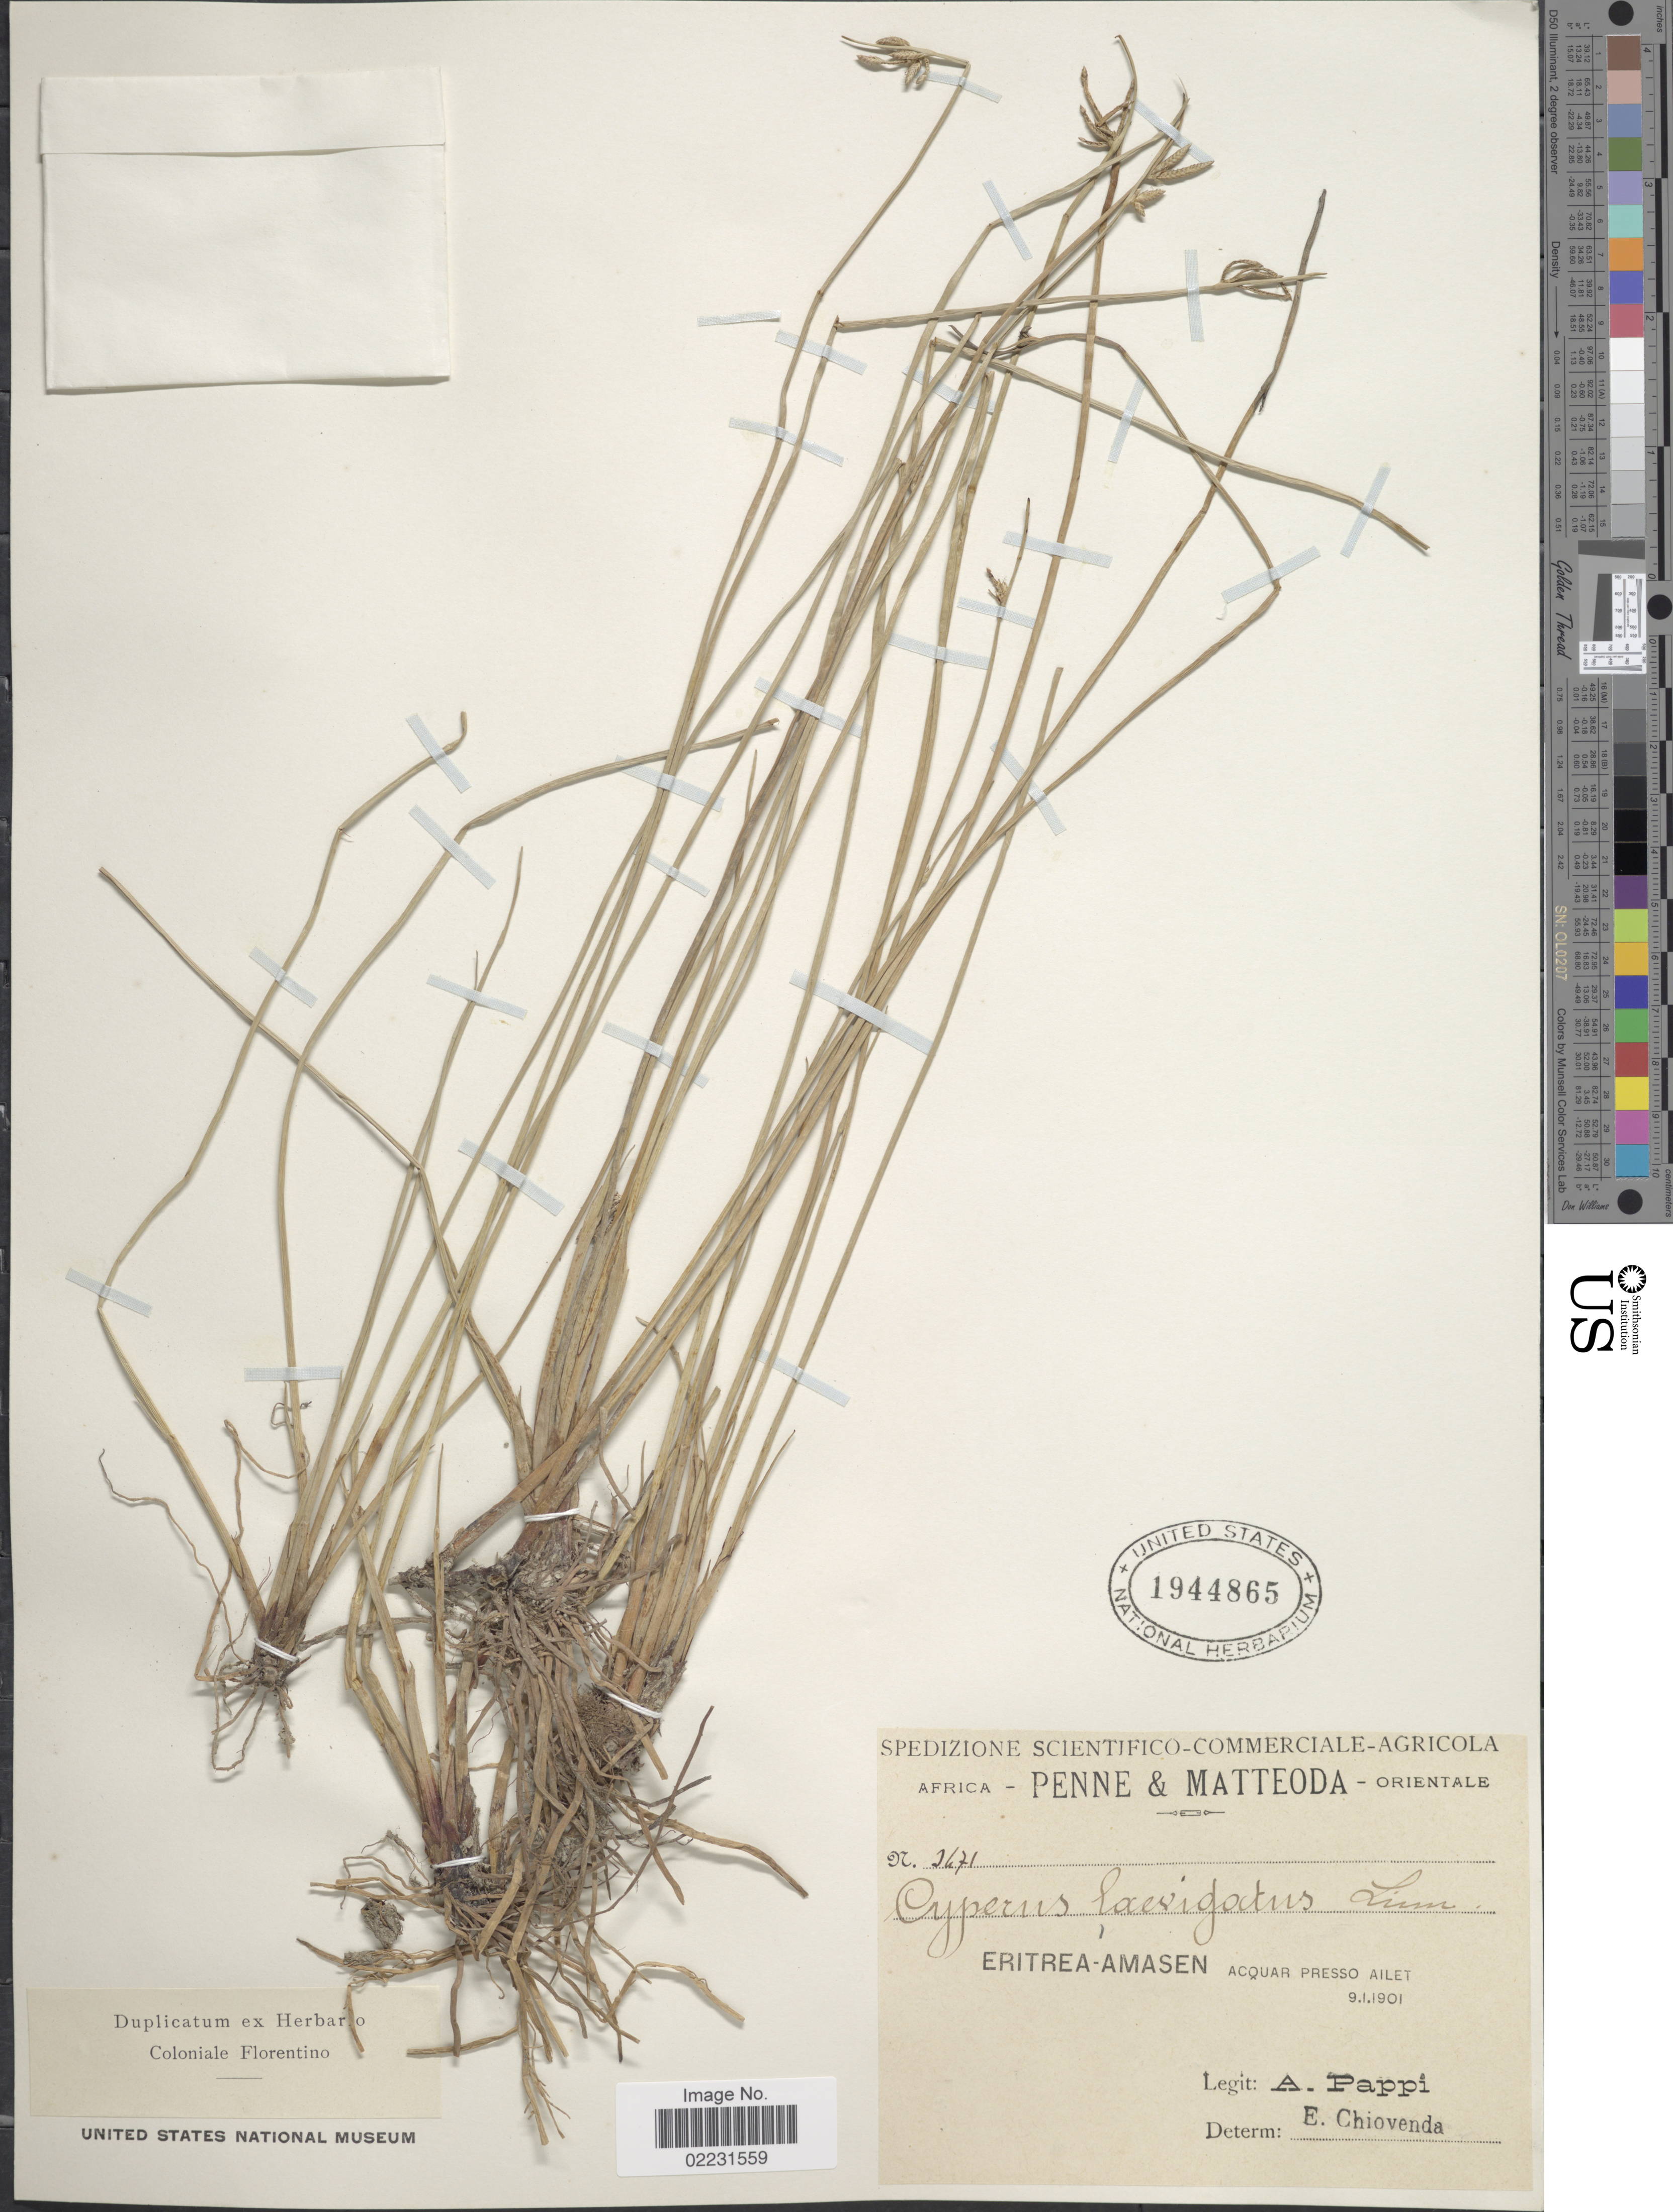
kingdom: Plantae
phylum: Tracheophyta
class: Liliopsida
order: Poales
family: Cyperaceae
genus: Cyperus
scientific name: Cyperus laevigatus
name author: L.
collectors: A. Pappi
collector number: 2671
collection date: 1901-01-09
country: Eritrea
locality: Eritrea-Amasen, Acquar Presso Ailet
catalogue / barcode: US 1944865